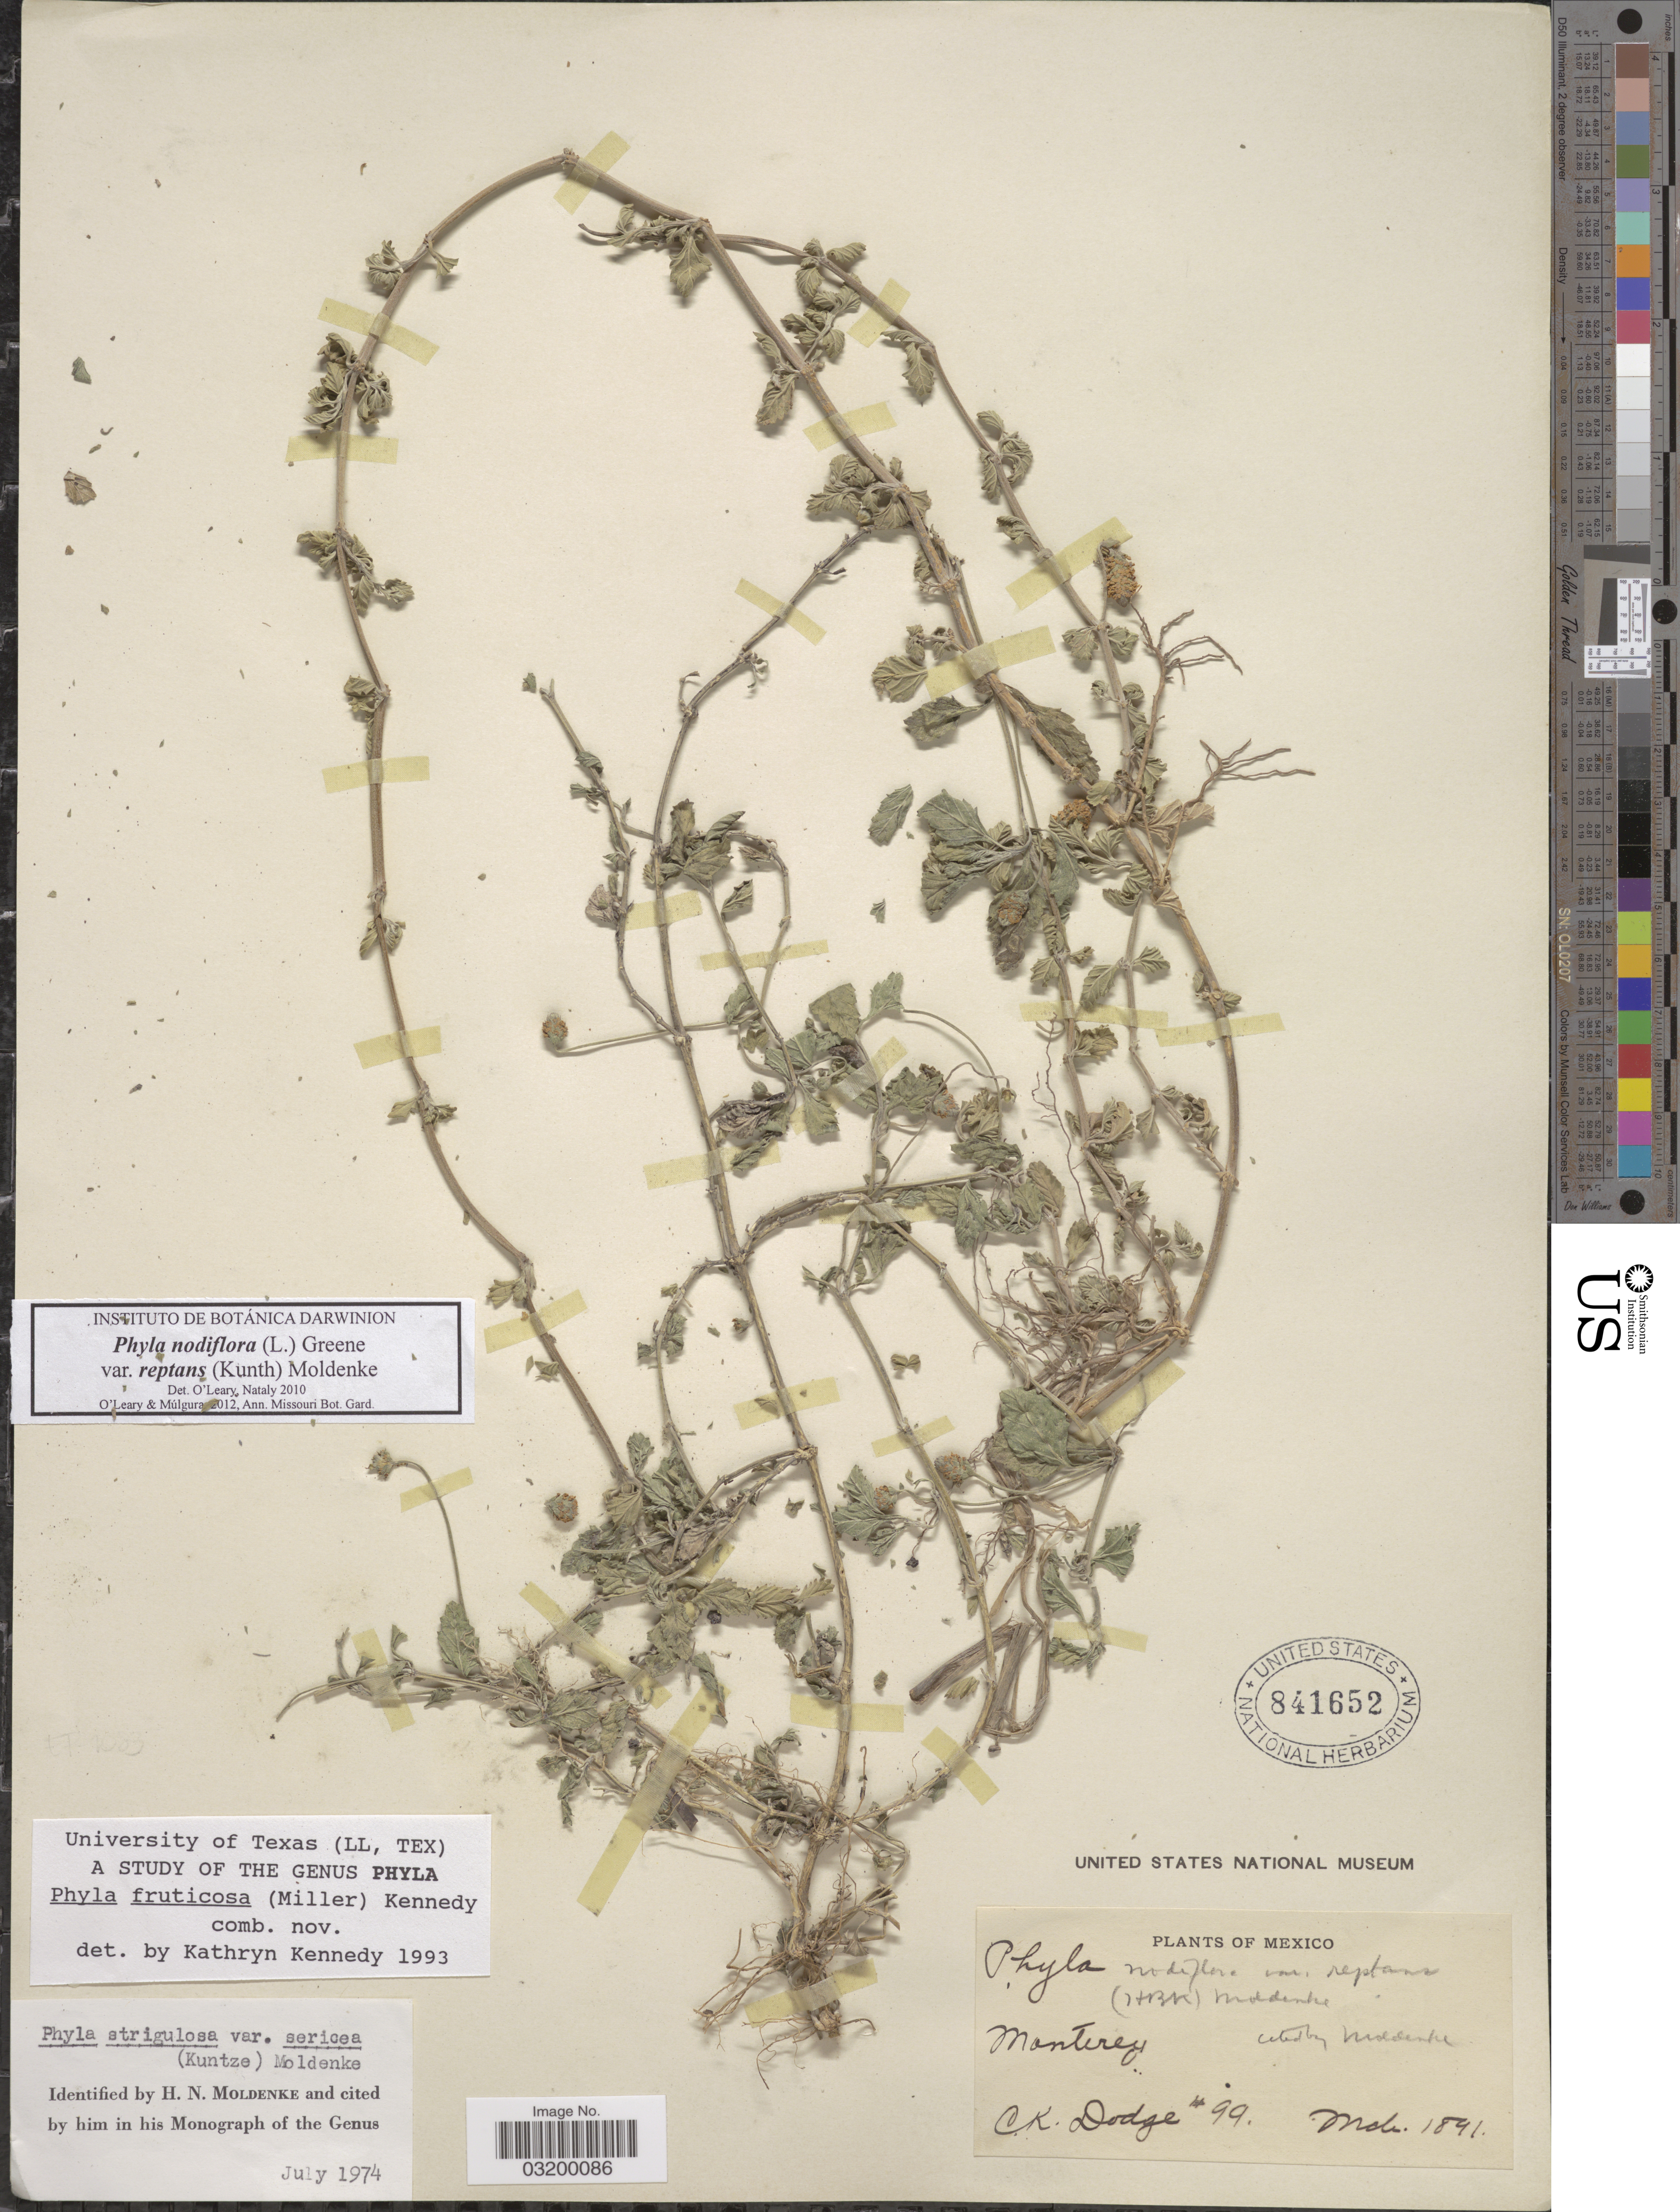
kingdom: Plantae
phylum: Tracheophyta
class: Magnoliopsida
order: Lamiales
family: Verbenaceae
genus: Phyla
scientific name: Phyla nodiflora var. reptans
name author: (Kunth) Moldenke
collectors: C. Dodge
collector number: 99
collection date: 1891-03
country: Mexico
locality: Monterey.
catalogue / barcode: US 841652